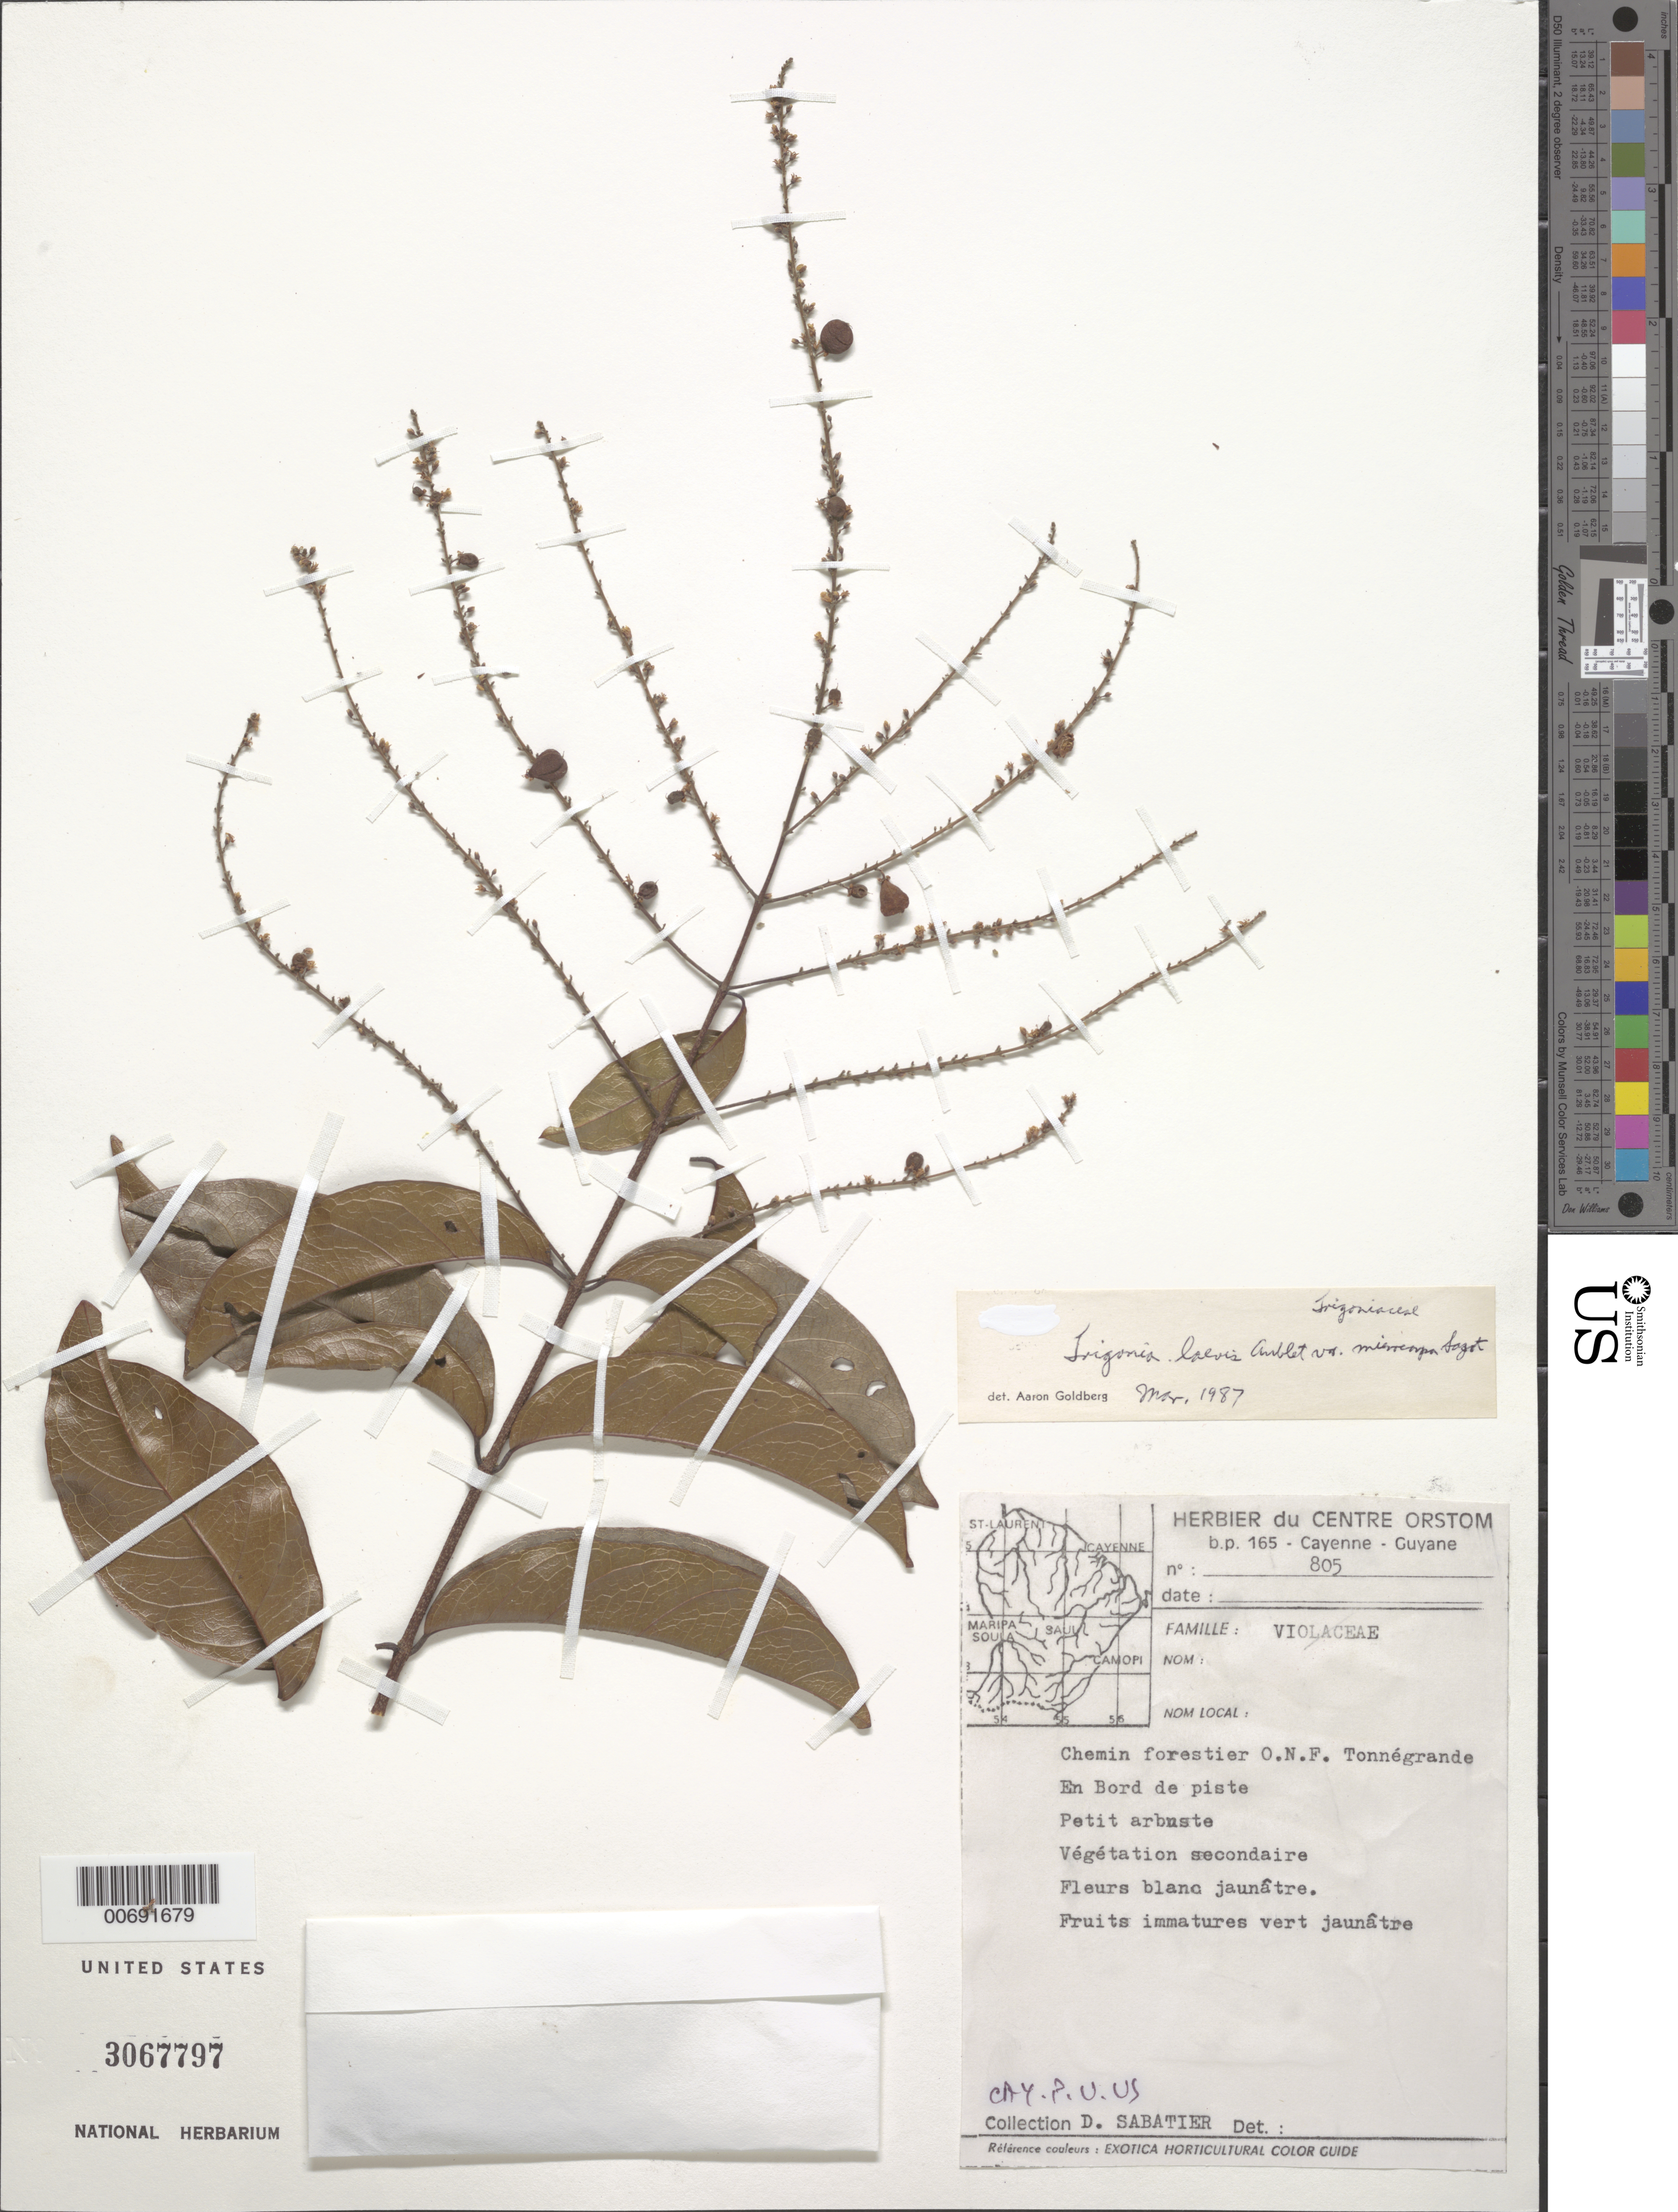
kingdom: Plantae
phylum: Tracheophyta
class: Magnoliopsida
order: Malpighiales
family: Trigoniaceae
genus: Trigonia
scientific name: Trigonia laevis var. microcarpa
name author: (Sagot ex Warm.) Sagot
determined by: Goldberg, Aaron, (US), NMNH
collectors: D. Sabatier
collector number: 805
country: French Guiana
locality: O.N.F. Tonnégrande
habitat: Along trail, secondary vegetation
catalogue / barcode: US 3067797